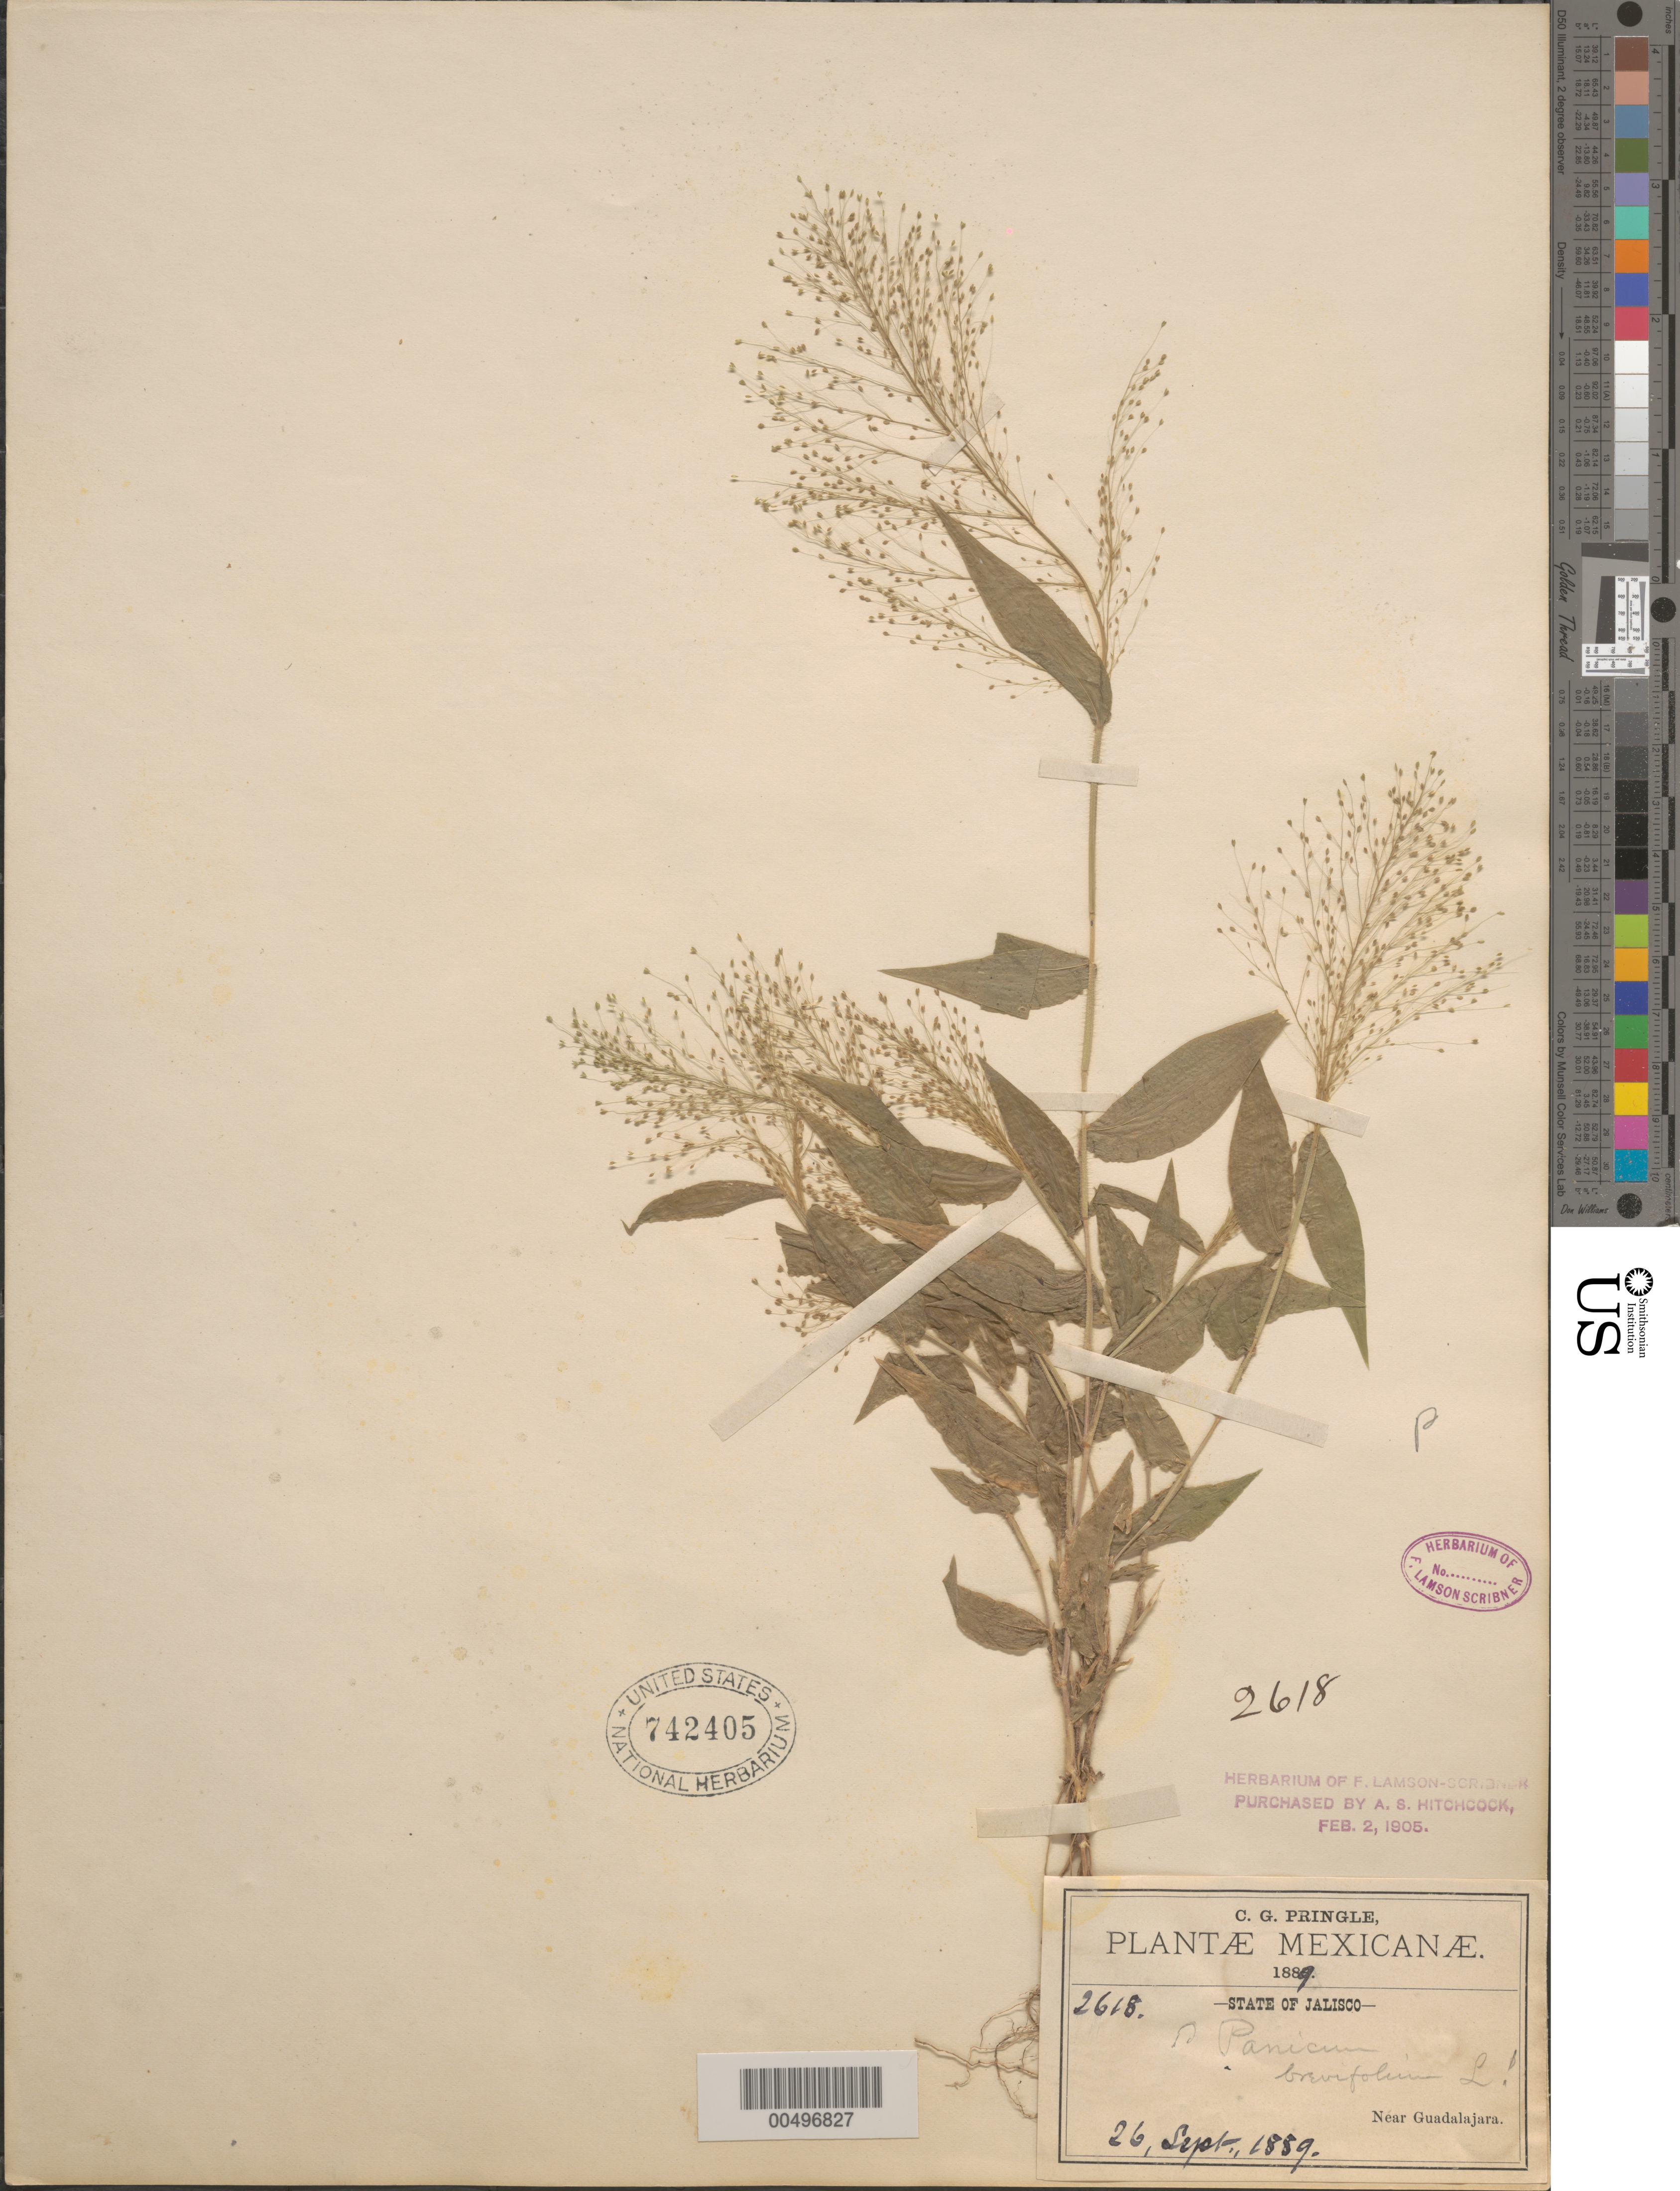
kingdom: Plantae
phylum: Tracheophyta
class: Liliopsida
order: Poales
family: Poaceae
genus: Panicum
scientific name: Panicum trichoides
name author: Sw.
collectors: C. G. Pringle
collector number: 2618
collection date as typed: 26 Sep 1889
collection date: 1889-09-26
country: Mexico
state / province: Jalisco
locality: Near Guadalajara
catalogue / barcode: US 742405